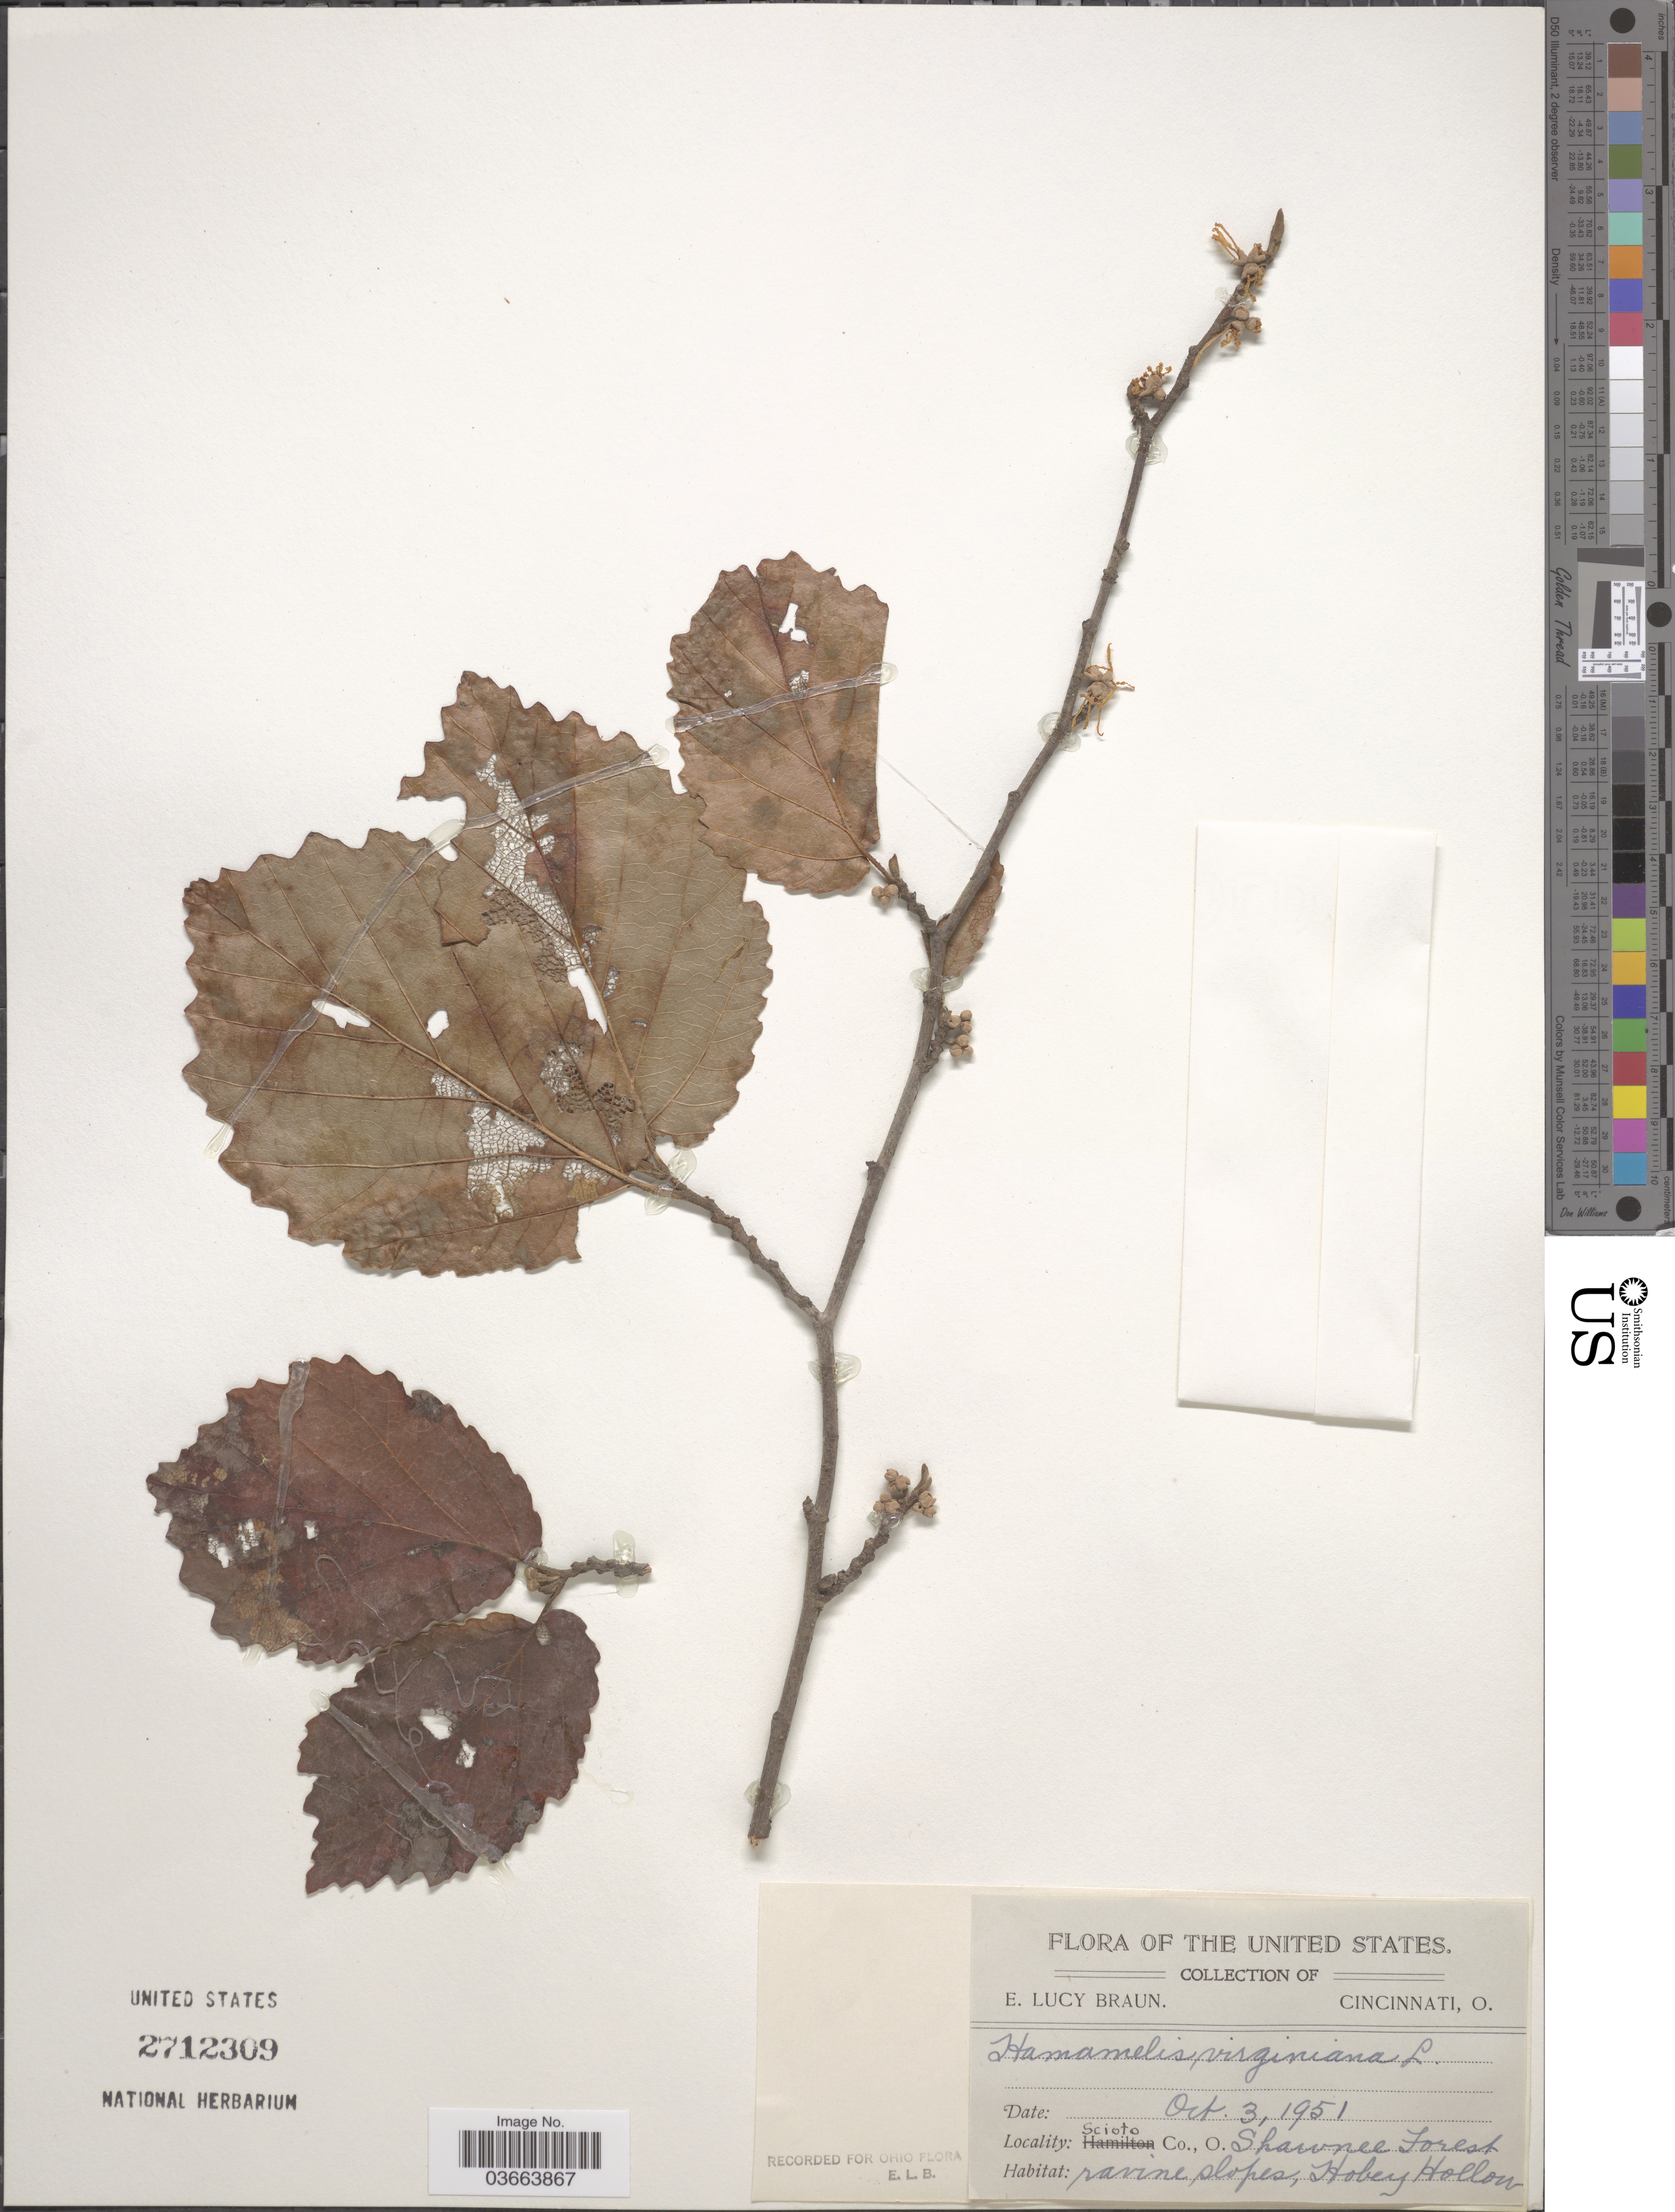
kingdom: Plantae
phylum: Tracheophyta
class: Magnoliopsida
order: Saxifragales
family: Hamamelidaceae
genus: Hamamelis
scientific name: Hamamelis virginiana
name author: L.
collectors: E. L. Braun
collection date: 1951-10-03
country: United States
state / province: Ohio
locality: Scioto Co. Shawnee Forest. Ravine slopes, Hobey Hollow.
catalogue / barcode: US 2712309